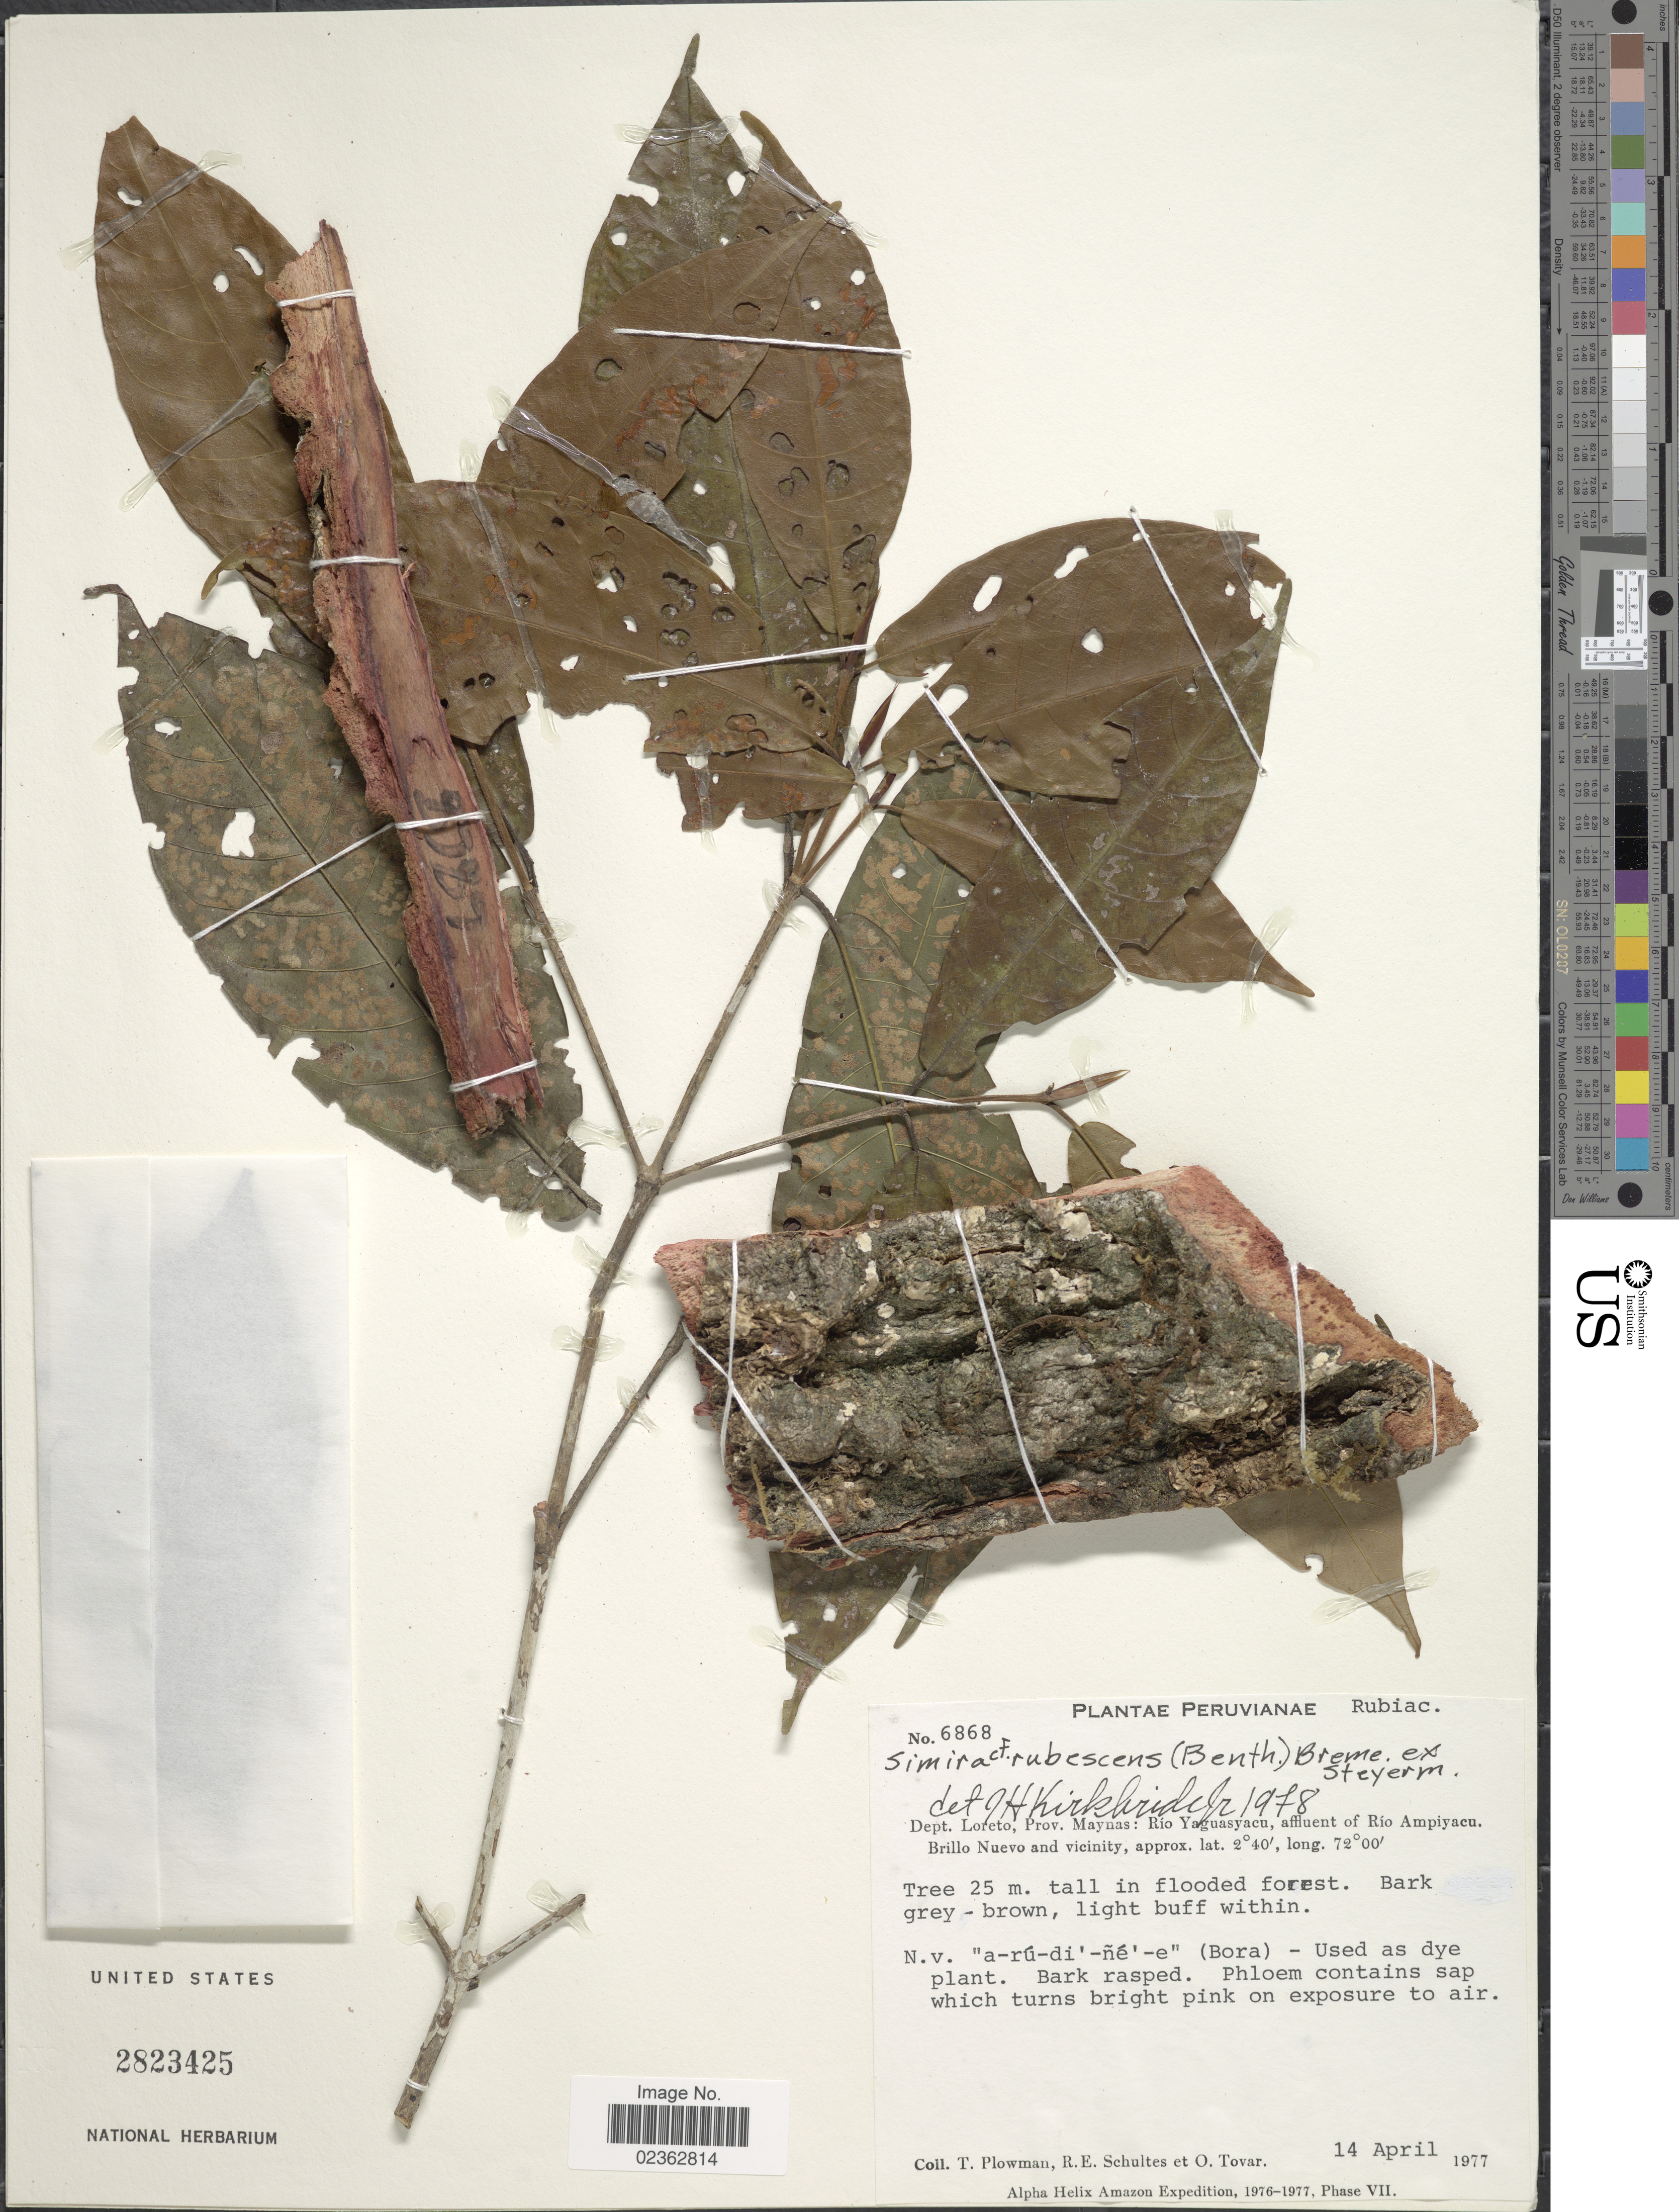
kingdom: Plantae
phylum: Tracheophyta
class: Magnoliopsida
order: Gentianales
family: Rubiaceae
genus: Simira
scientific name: Simira rubescens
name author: (Benth.) Bremek. ex Steyerm.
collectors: T. Plowman, R. E. Schultes & Ó. Tovar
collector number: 6868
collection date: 1977-04-14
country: Peru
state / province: Loreto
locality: Prov. Maynas: RioYaguasyacu, affluent of Rio Amiyacu, Brillo Nuevo and vicinity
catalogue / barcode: US 2823425